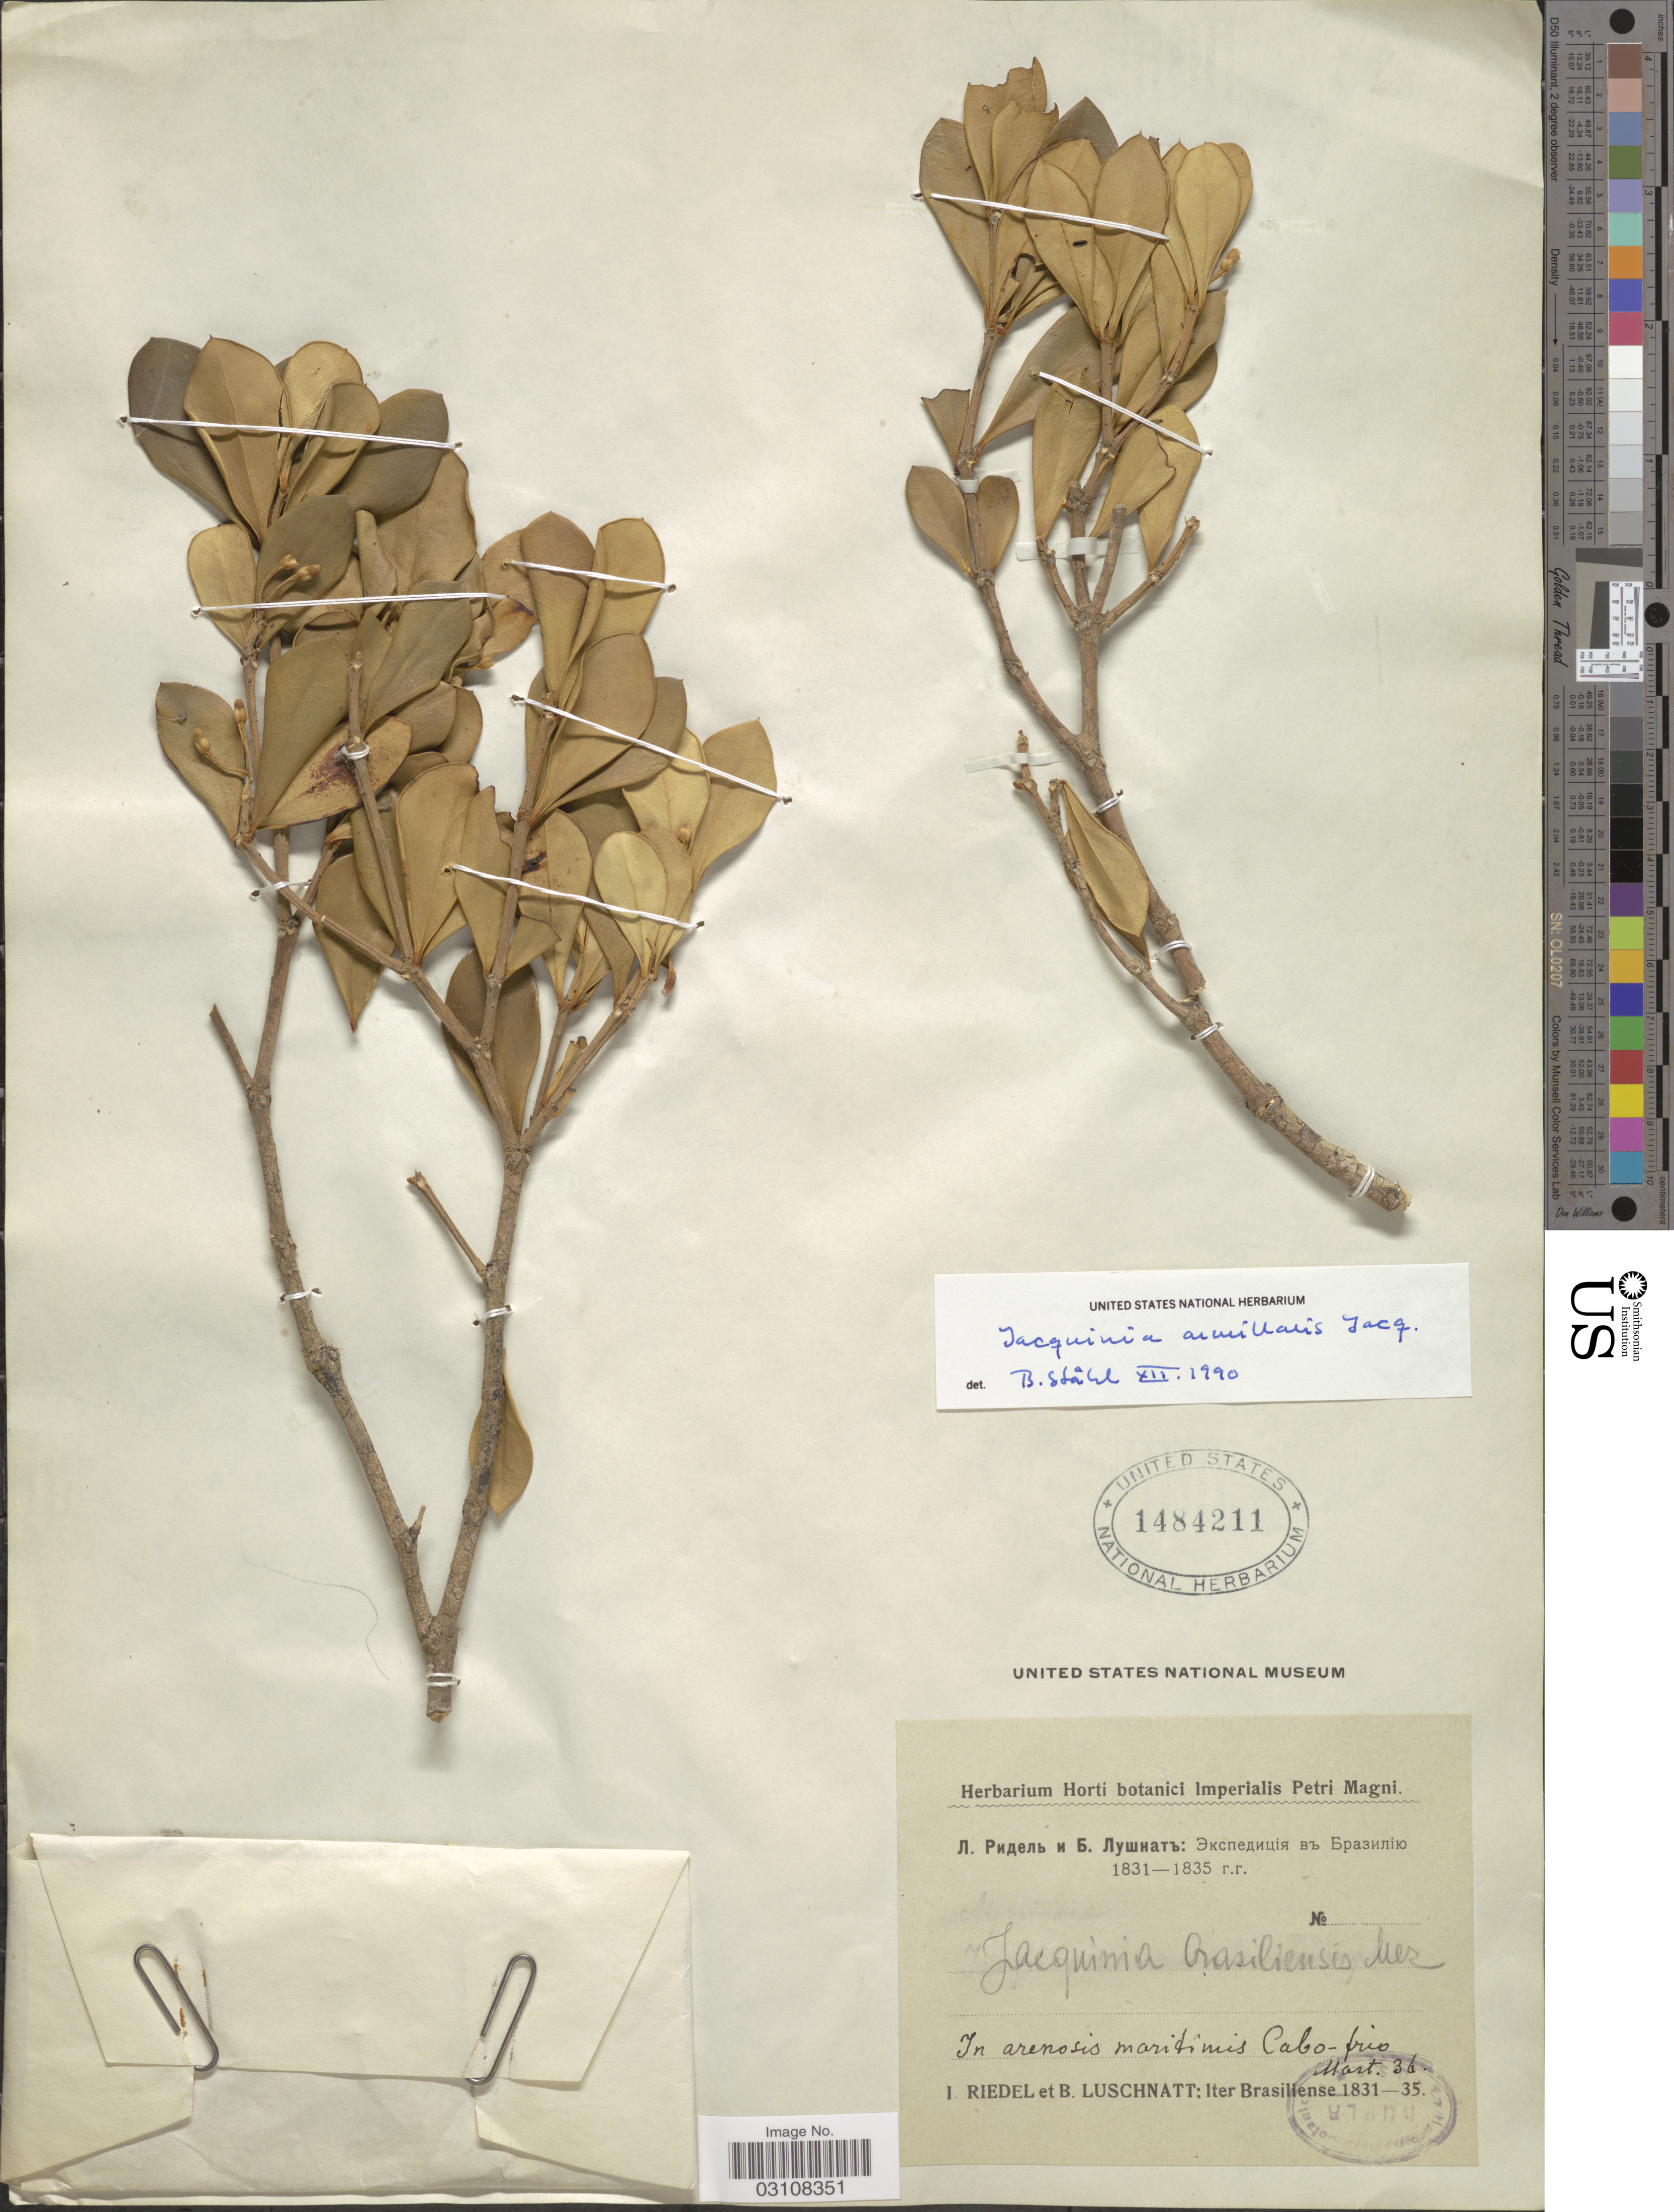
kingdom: Plantae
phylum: Tracheophyta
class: Magnoliopsida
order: Ericales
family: Primulaceae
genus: Jacquinia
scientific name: Jacquinia armillaris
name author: Jacq.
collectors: I. Riedel & B. Luschnatt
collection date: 1836-03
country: Brazil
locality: In arenosis maritimis Cabo-frio.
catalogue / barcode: US 1484211